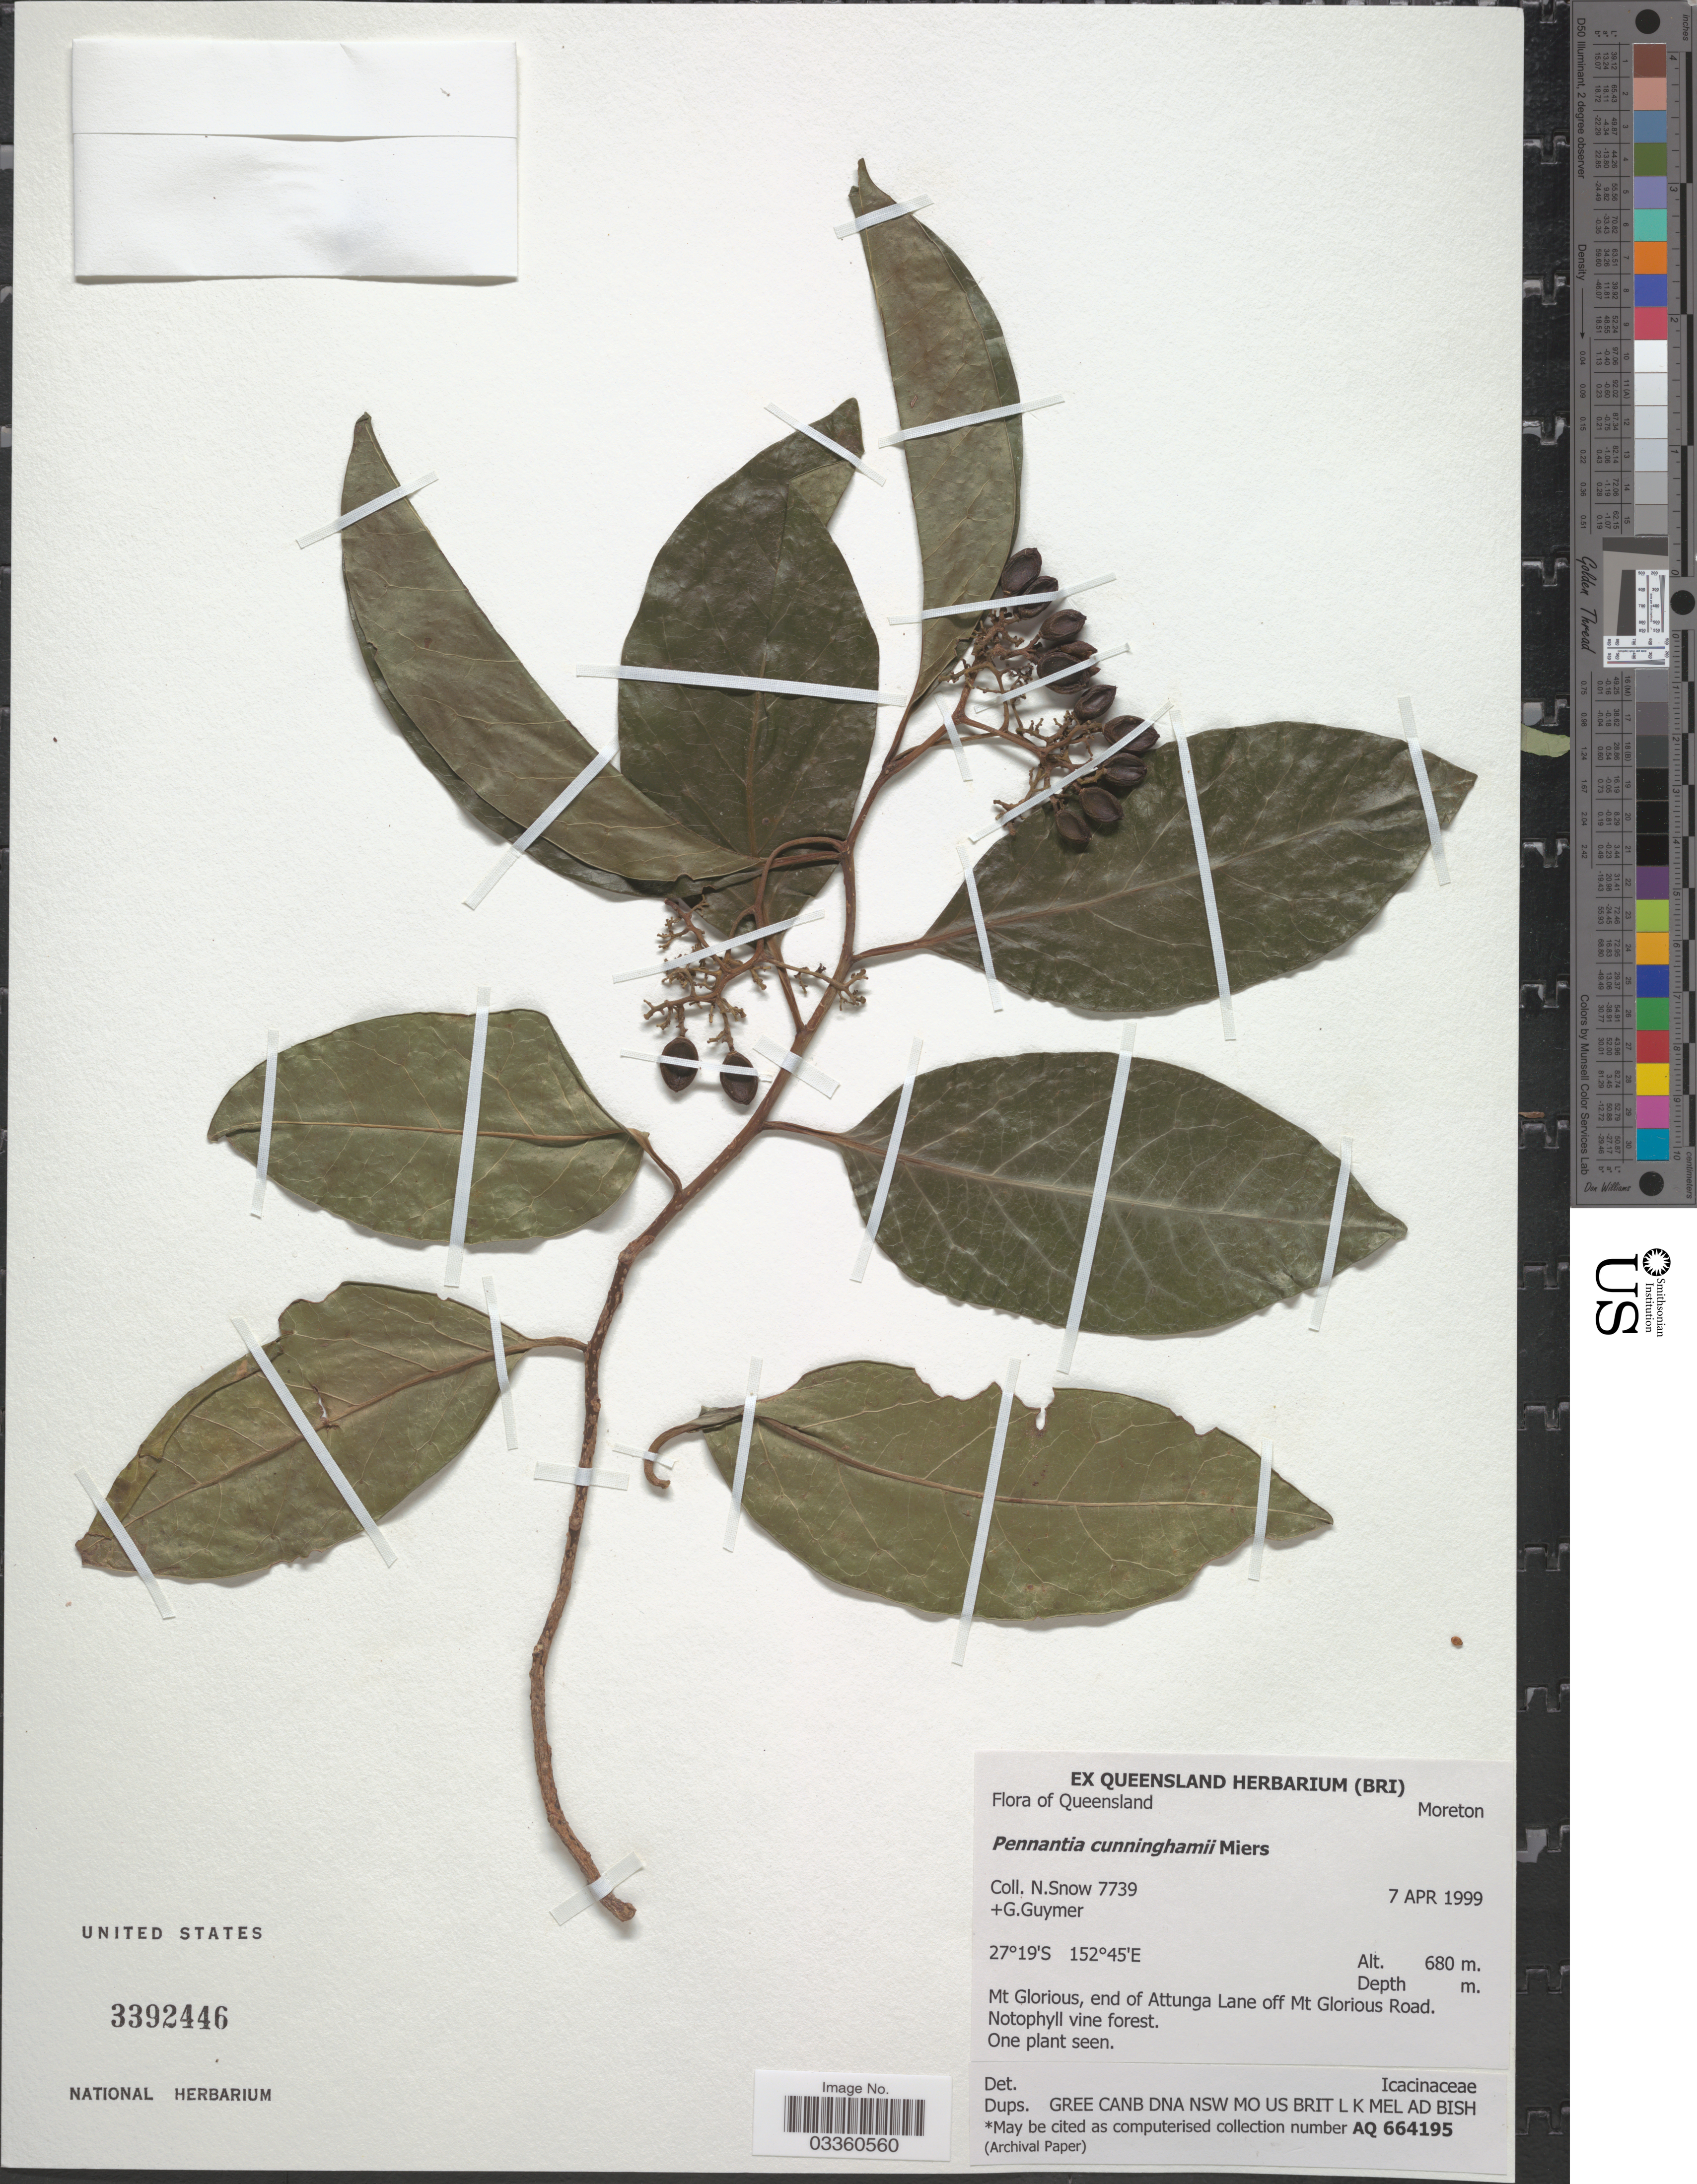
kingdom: Plantae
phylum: Tracheophyta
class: Magnoliopsida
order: Apiales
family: Pennantiaceae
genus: Pennantia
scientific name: Pennantia cunninghamii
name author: Miers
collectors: N. Snow & G. P. Guymer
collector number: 7739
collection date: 1999-04-07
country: Australia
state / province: Queensland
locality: Moreton. Mt Glorious, end of Attunga Lane off Mt Glorious Road.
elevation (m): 680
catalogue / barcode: US 3392446